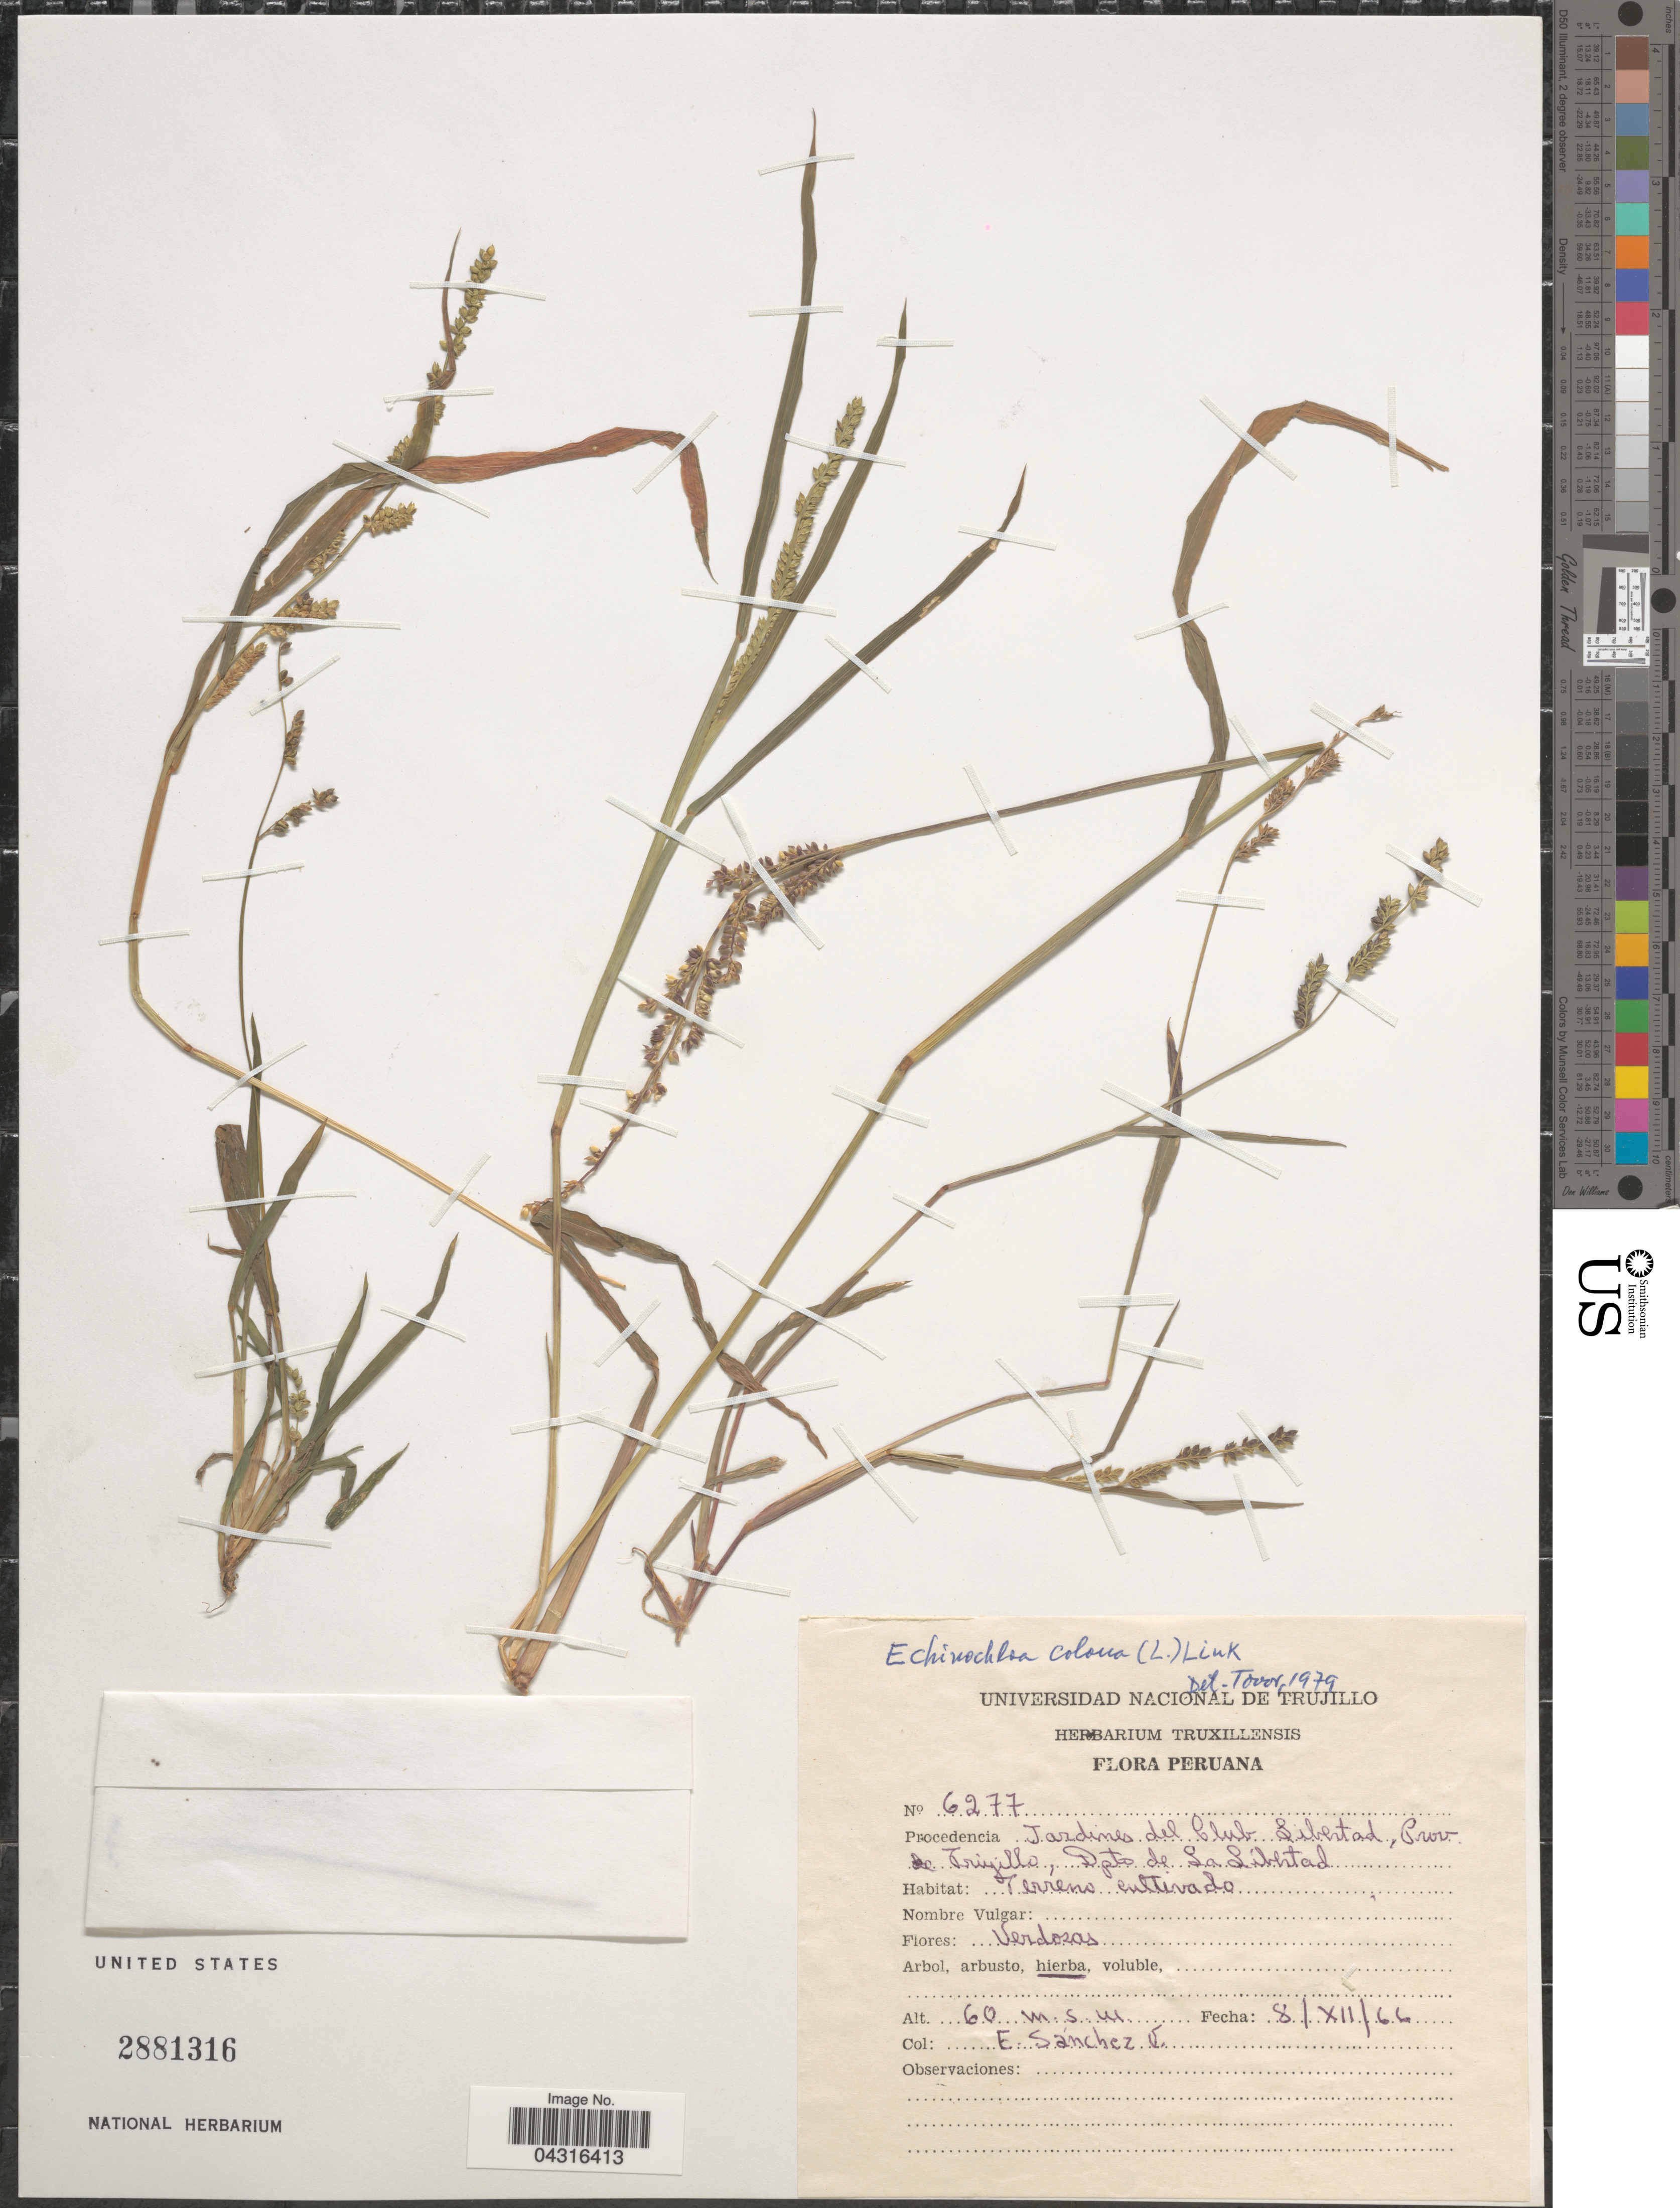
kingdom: Plantae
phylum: Tracheophyta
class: Liliopsida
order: Poales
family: Poaceae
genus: Echinochloa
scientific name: Echinochloa colona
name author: (L.) Link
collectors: E. Sánchez V.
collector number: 6277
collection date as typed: Transcribed d/m/y: 8/12/66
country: Peru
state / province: La Libertad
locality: Jardines del Club Libertad, Prov. de Trujillo, Dpto. de La Libertad.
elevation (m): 60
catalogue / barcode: US 2881316